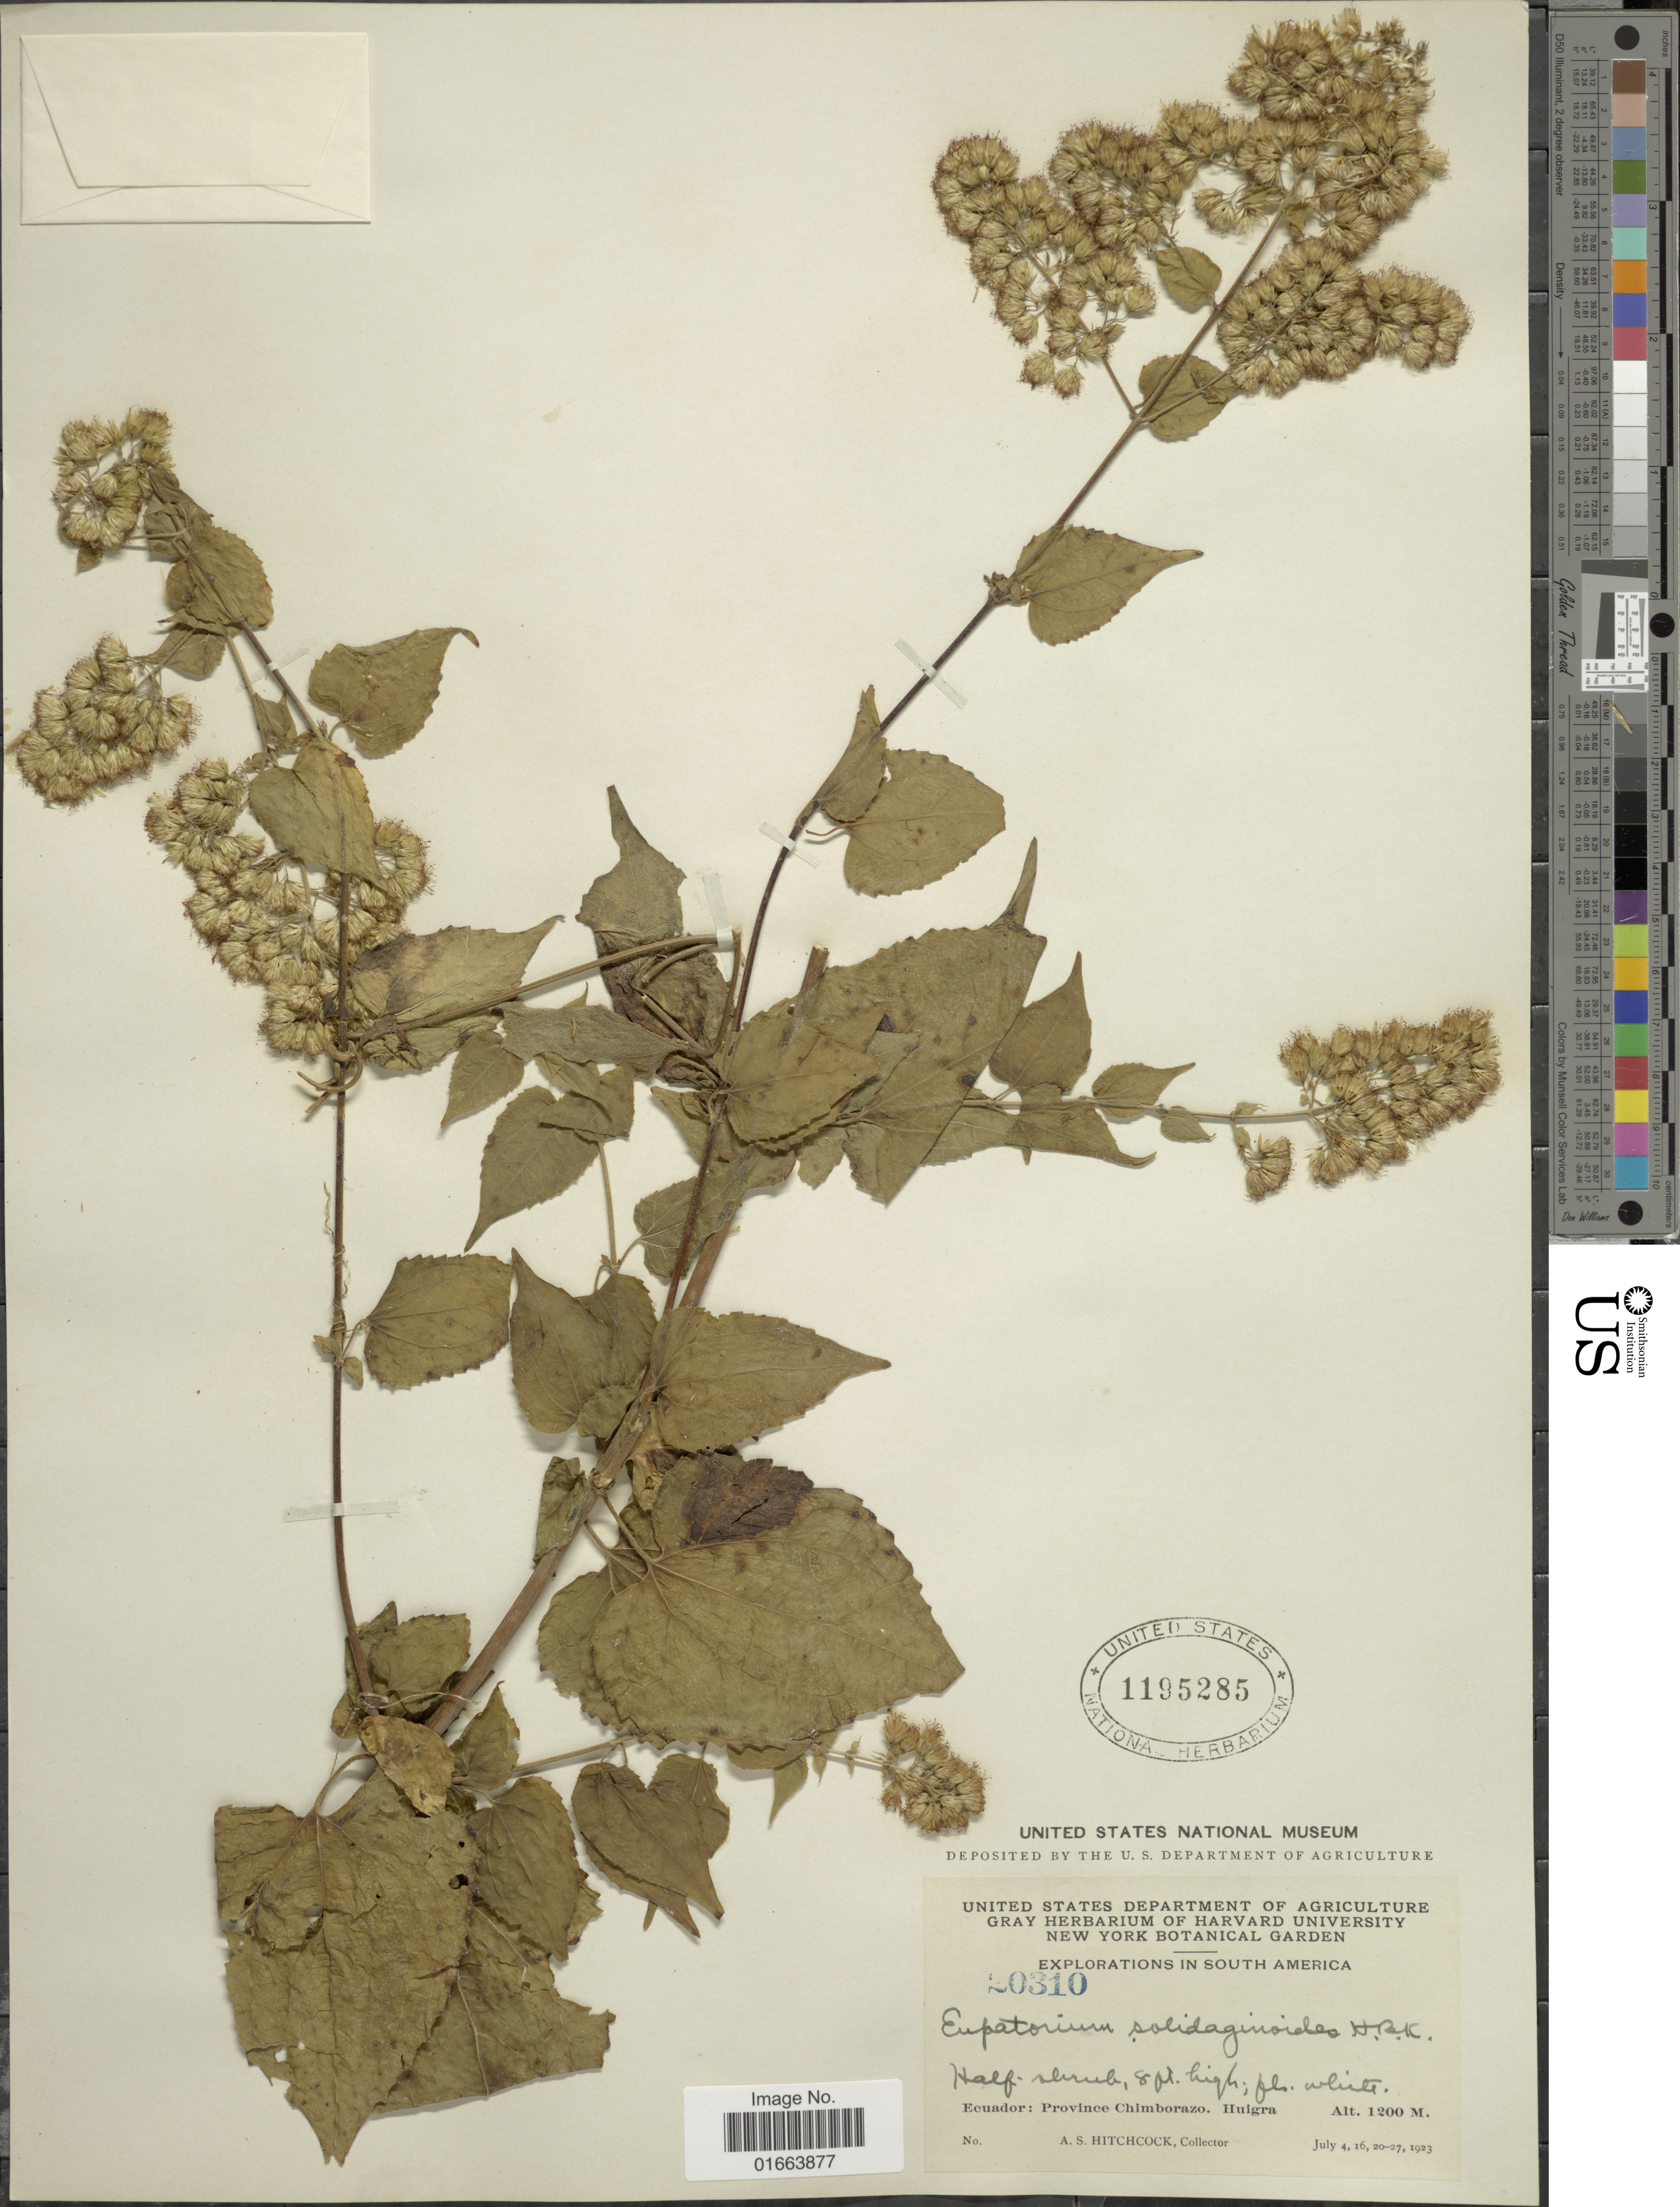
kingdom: Plantae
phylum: Tracheophyta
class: Magnoliopsida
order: Asterales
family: Asteraceae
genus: Koanophyllon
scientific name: Koanophyllon solidaginoides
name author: (Kunth) R.M. King & H. Rob.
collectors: A. S. Hitchcock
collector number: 20310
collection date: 1923-07-04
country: Ecuador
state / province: Chimborazo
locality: Huigra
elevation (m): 1200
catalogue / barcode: US 1195285